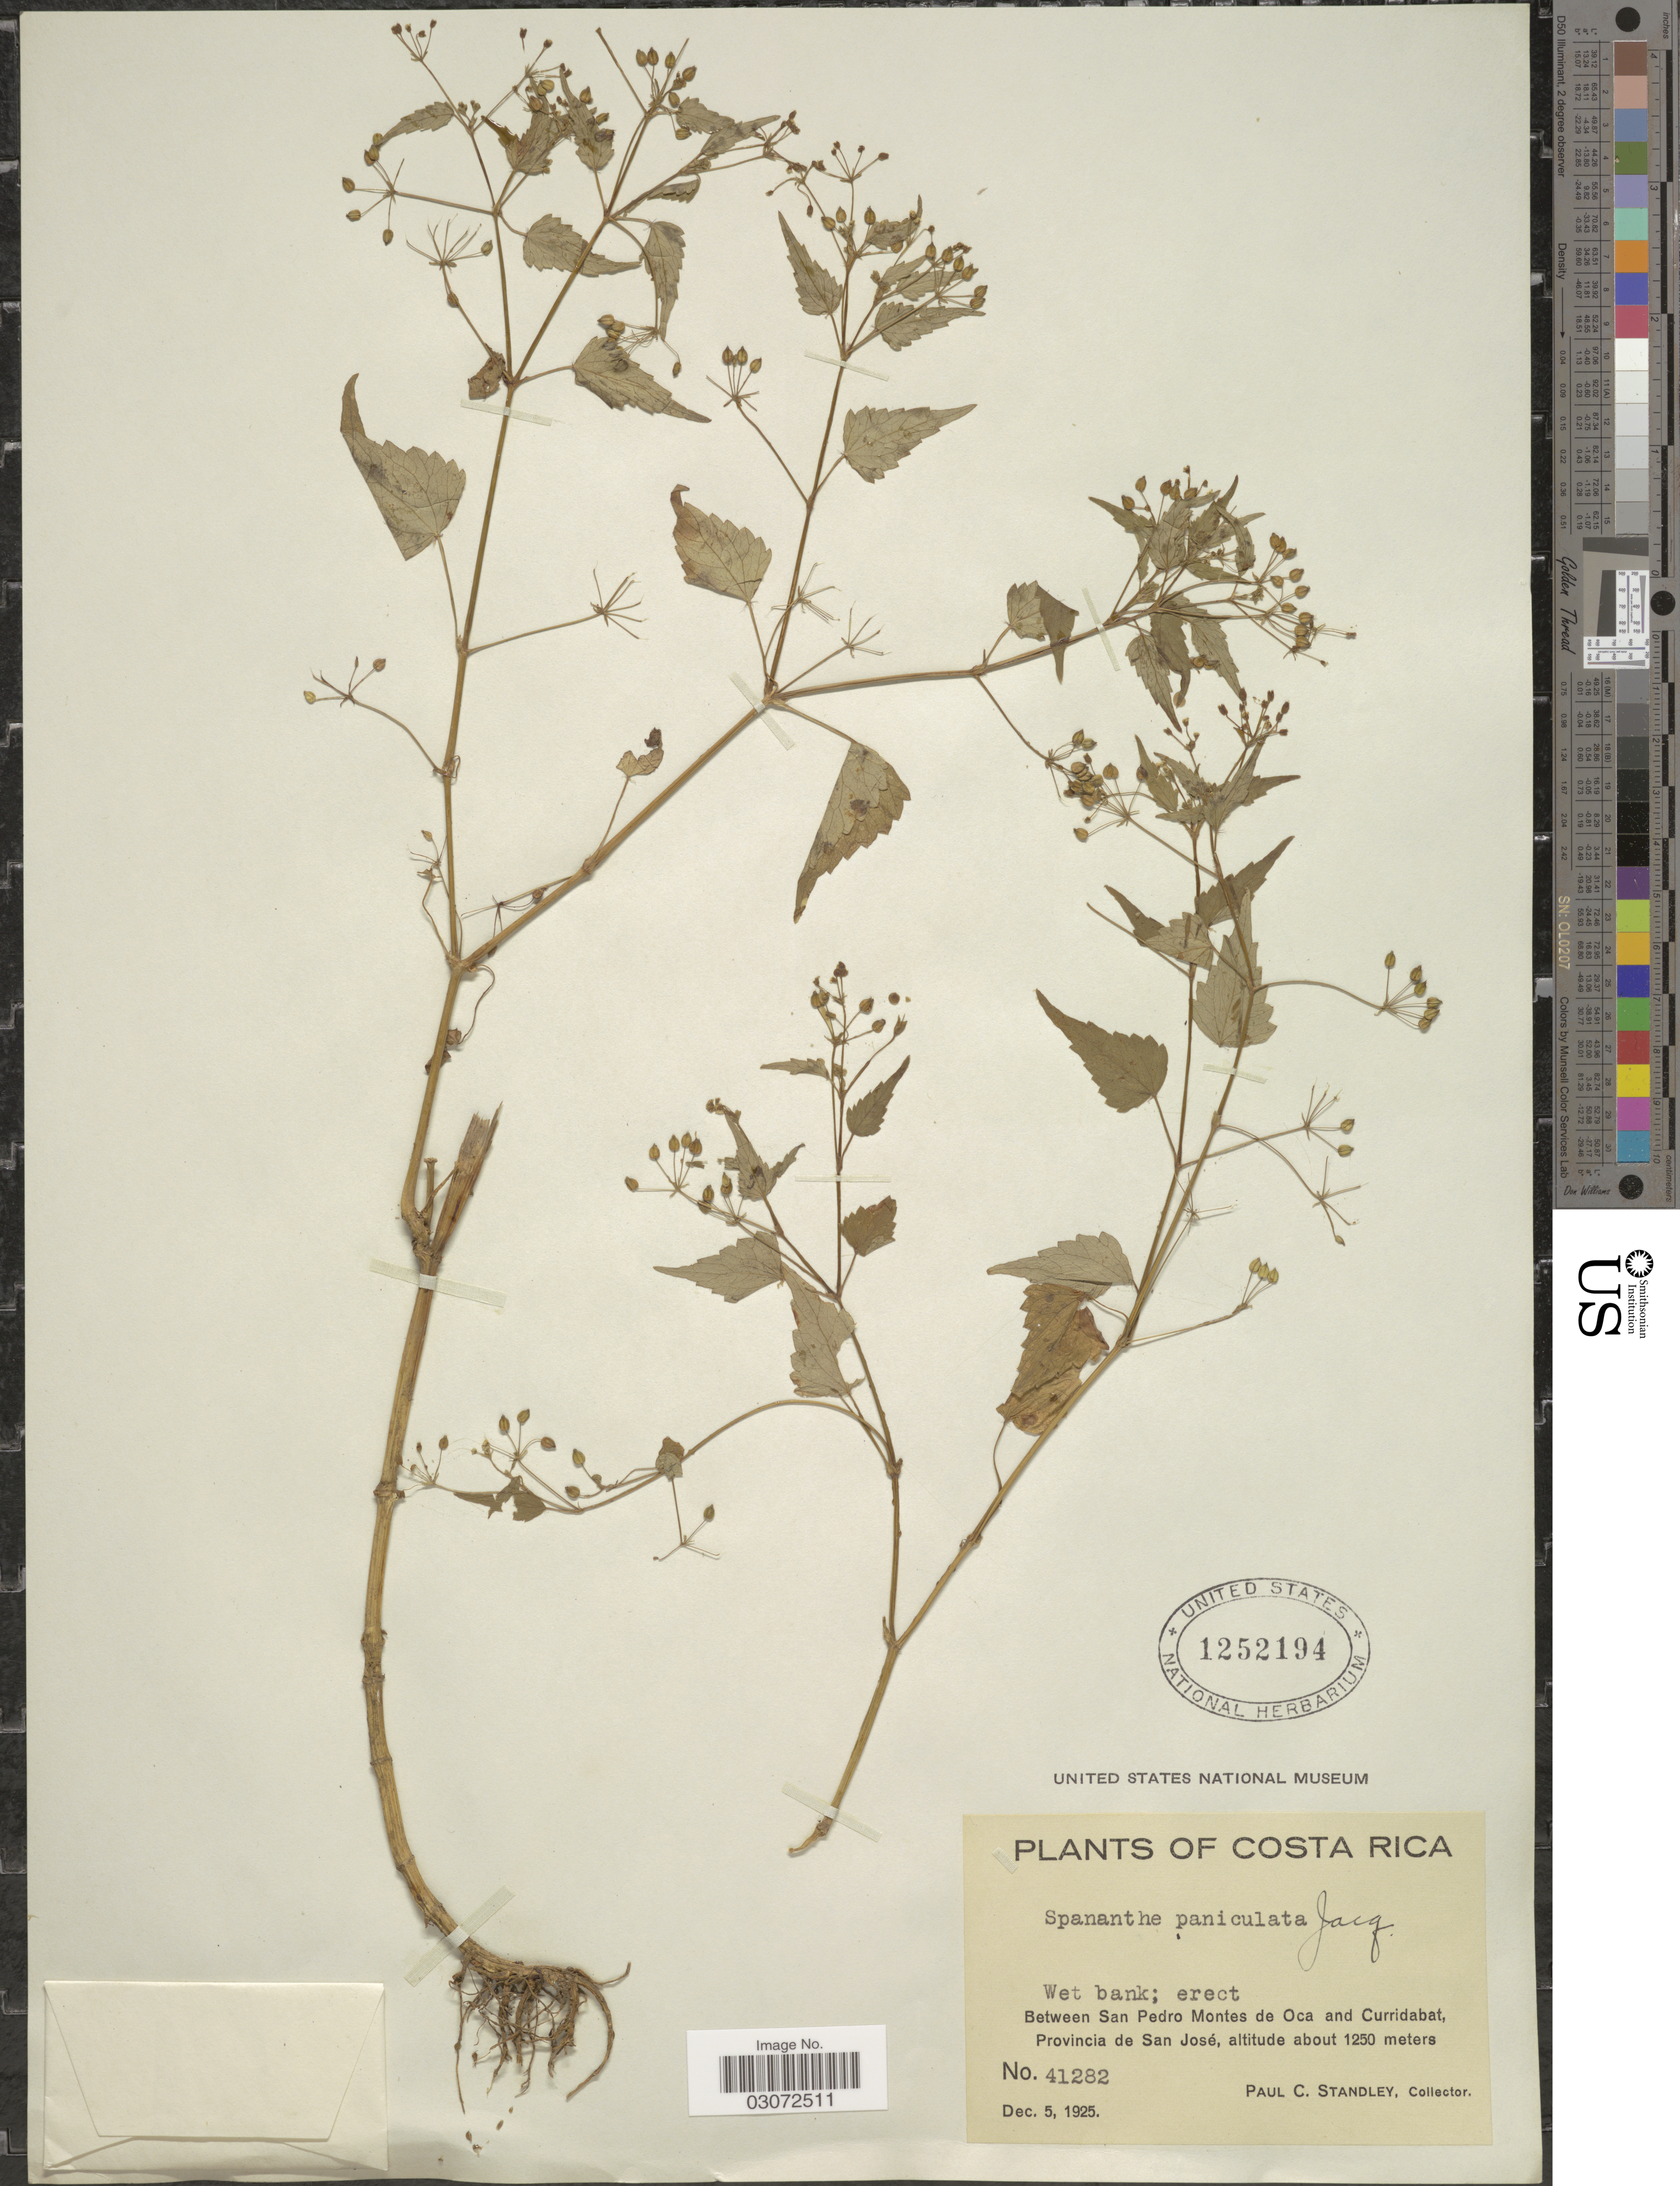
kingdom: Plantae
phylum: Tracheophyta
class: Magnoliopsida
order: Apiales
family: Apiaceae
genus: Spananthe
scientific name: Spananthe paniculata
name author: Jacq.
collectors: P. C. Standley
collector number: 41282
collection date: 1925-12-05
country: Costa Rica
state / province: San José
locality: Between San Pedro Montes de Oca and Curridabat, Provincia de San José.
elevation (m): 1250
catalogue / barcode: US 1252194